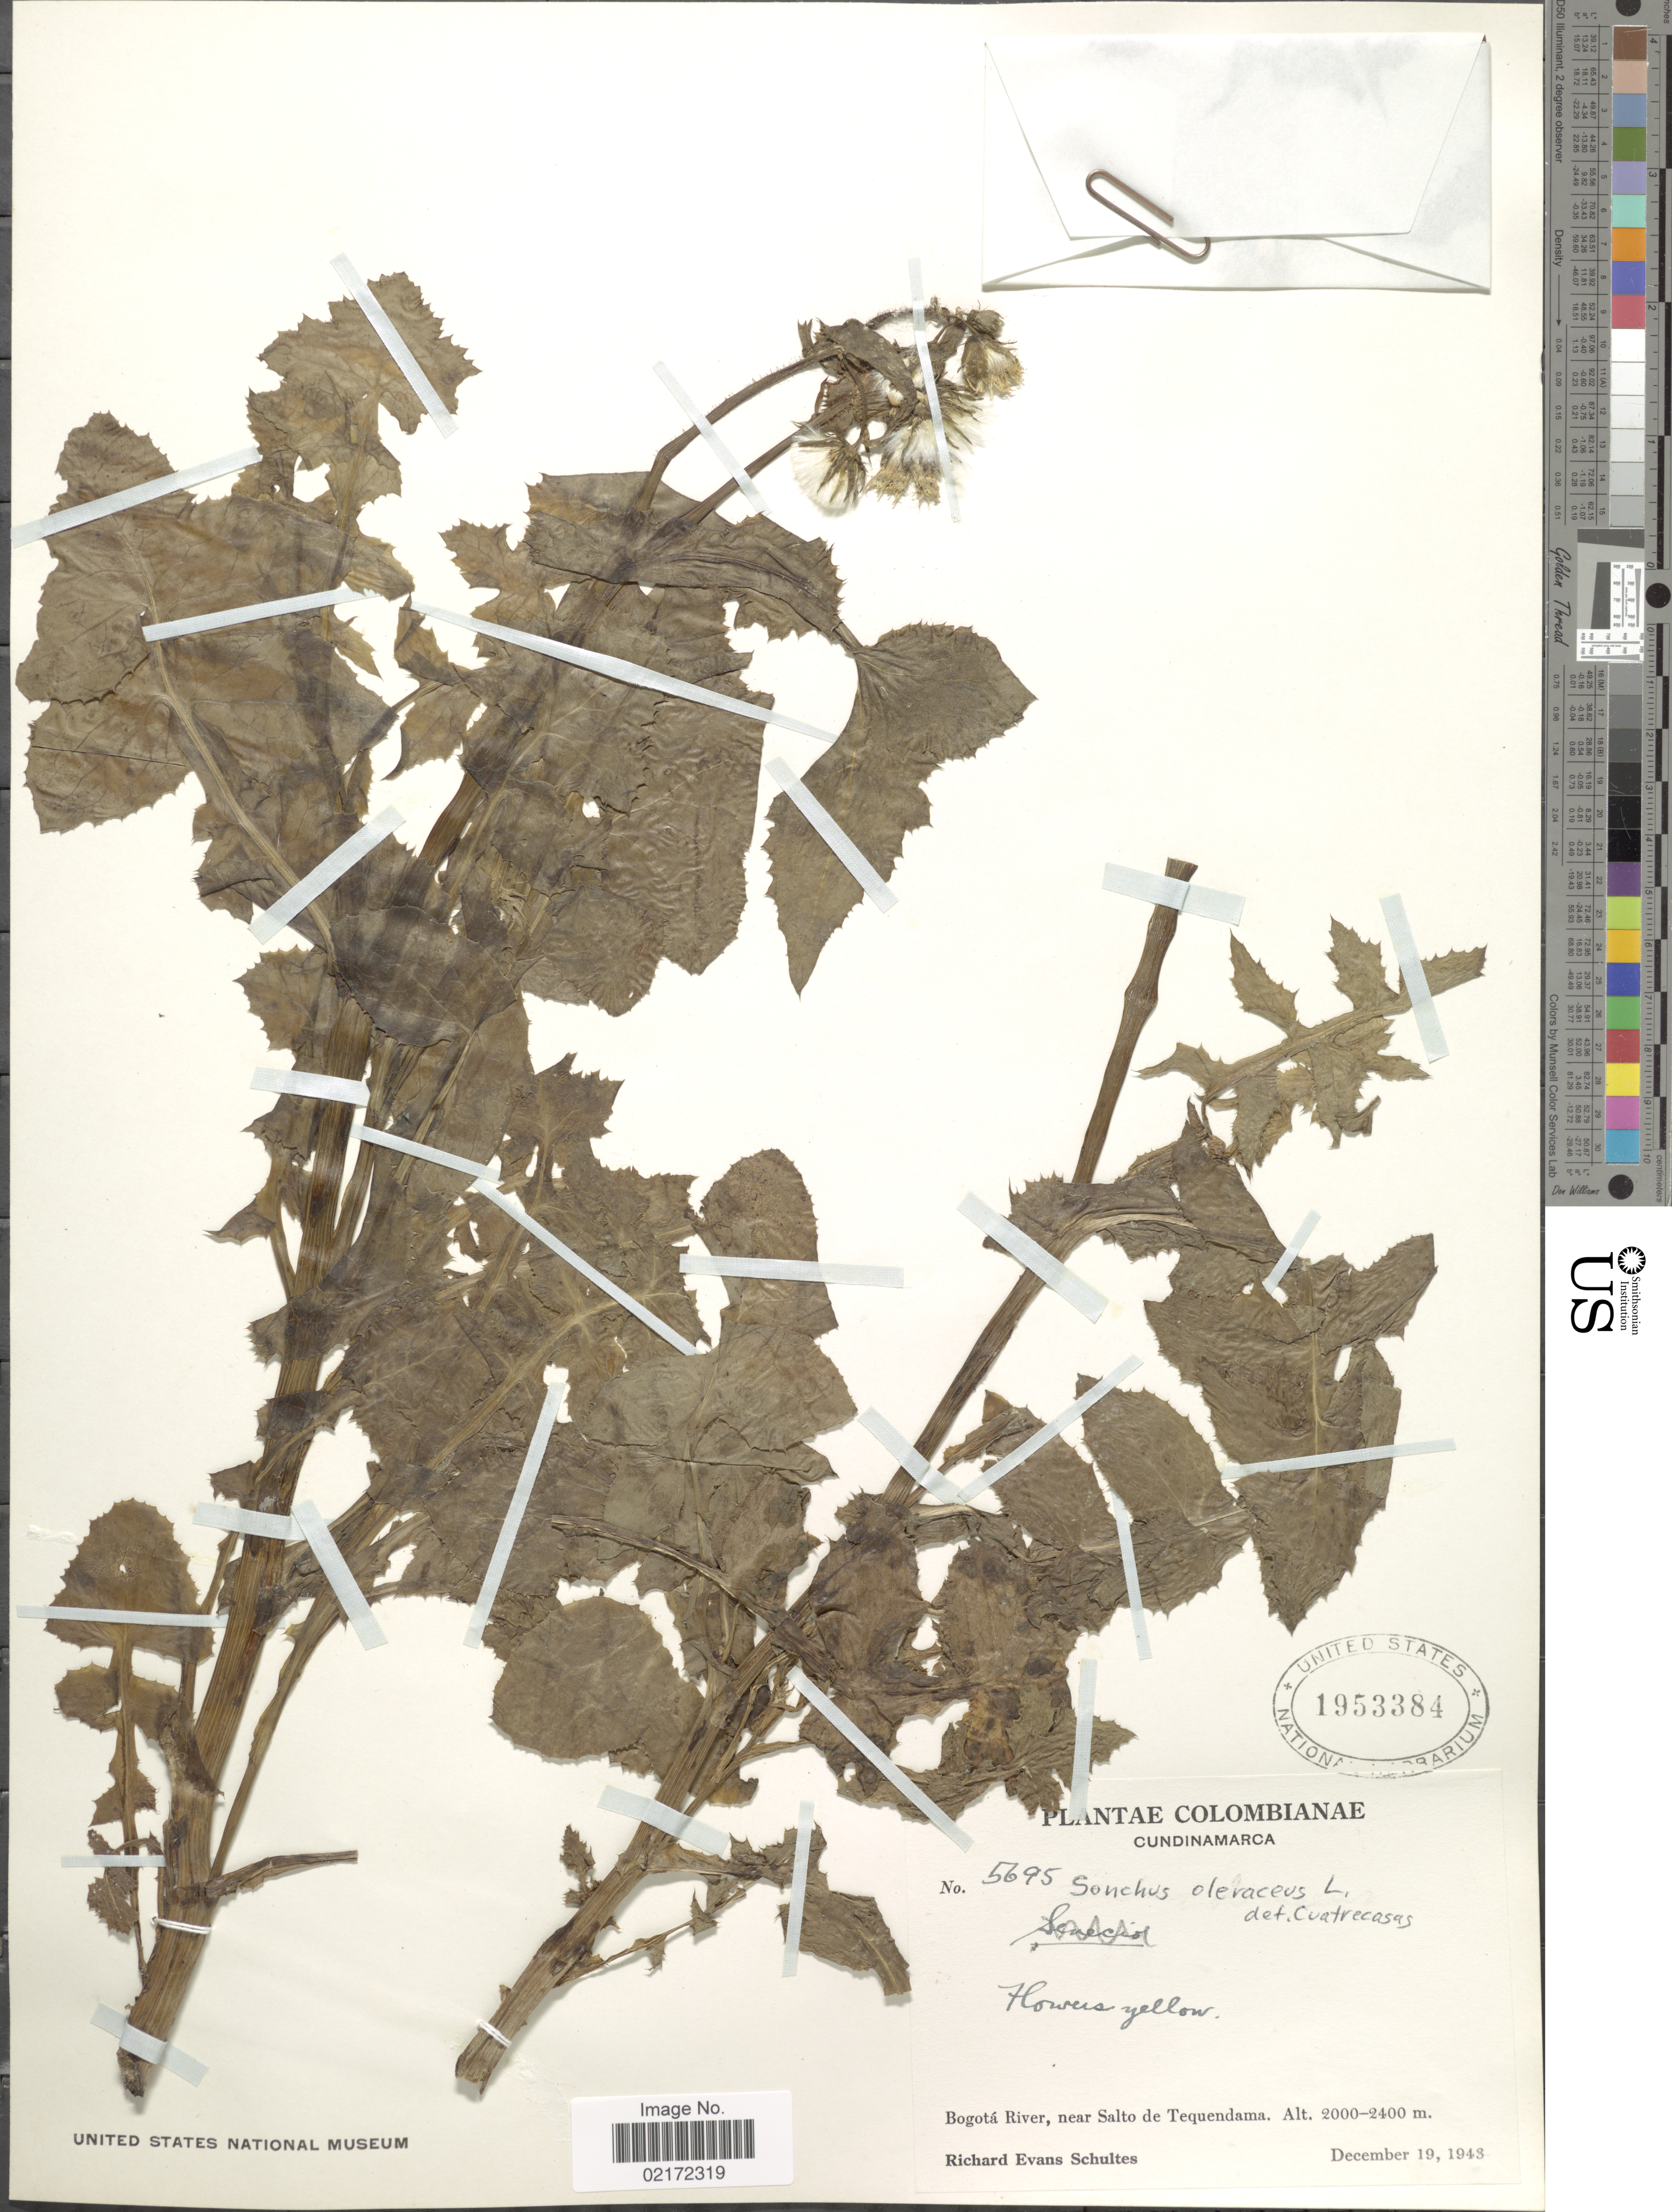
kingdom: Plantae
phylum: Tracheophyta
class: Magnoliopsida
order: Asterales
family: Asteraceae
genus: Sonchus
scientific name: Sonchus oleraceus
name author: L.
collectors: R. E. Schultes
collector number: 5695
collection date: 1943-12-19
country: Colombia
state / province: Cundinamarca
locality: Bogotá River, near Salto de Tequendama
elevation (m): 2000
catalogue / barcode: US 1953384